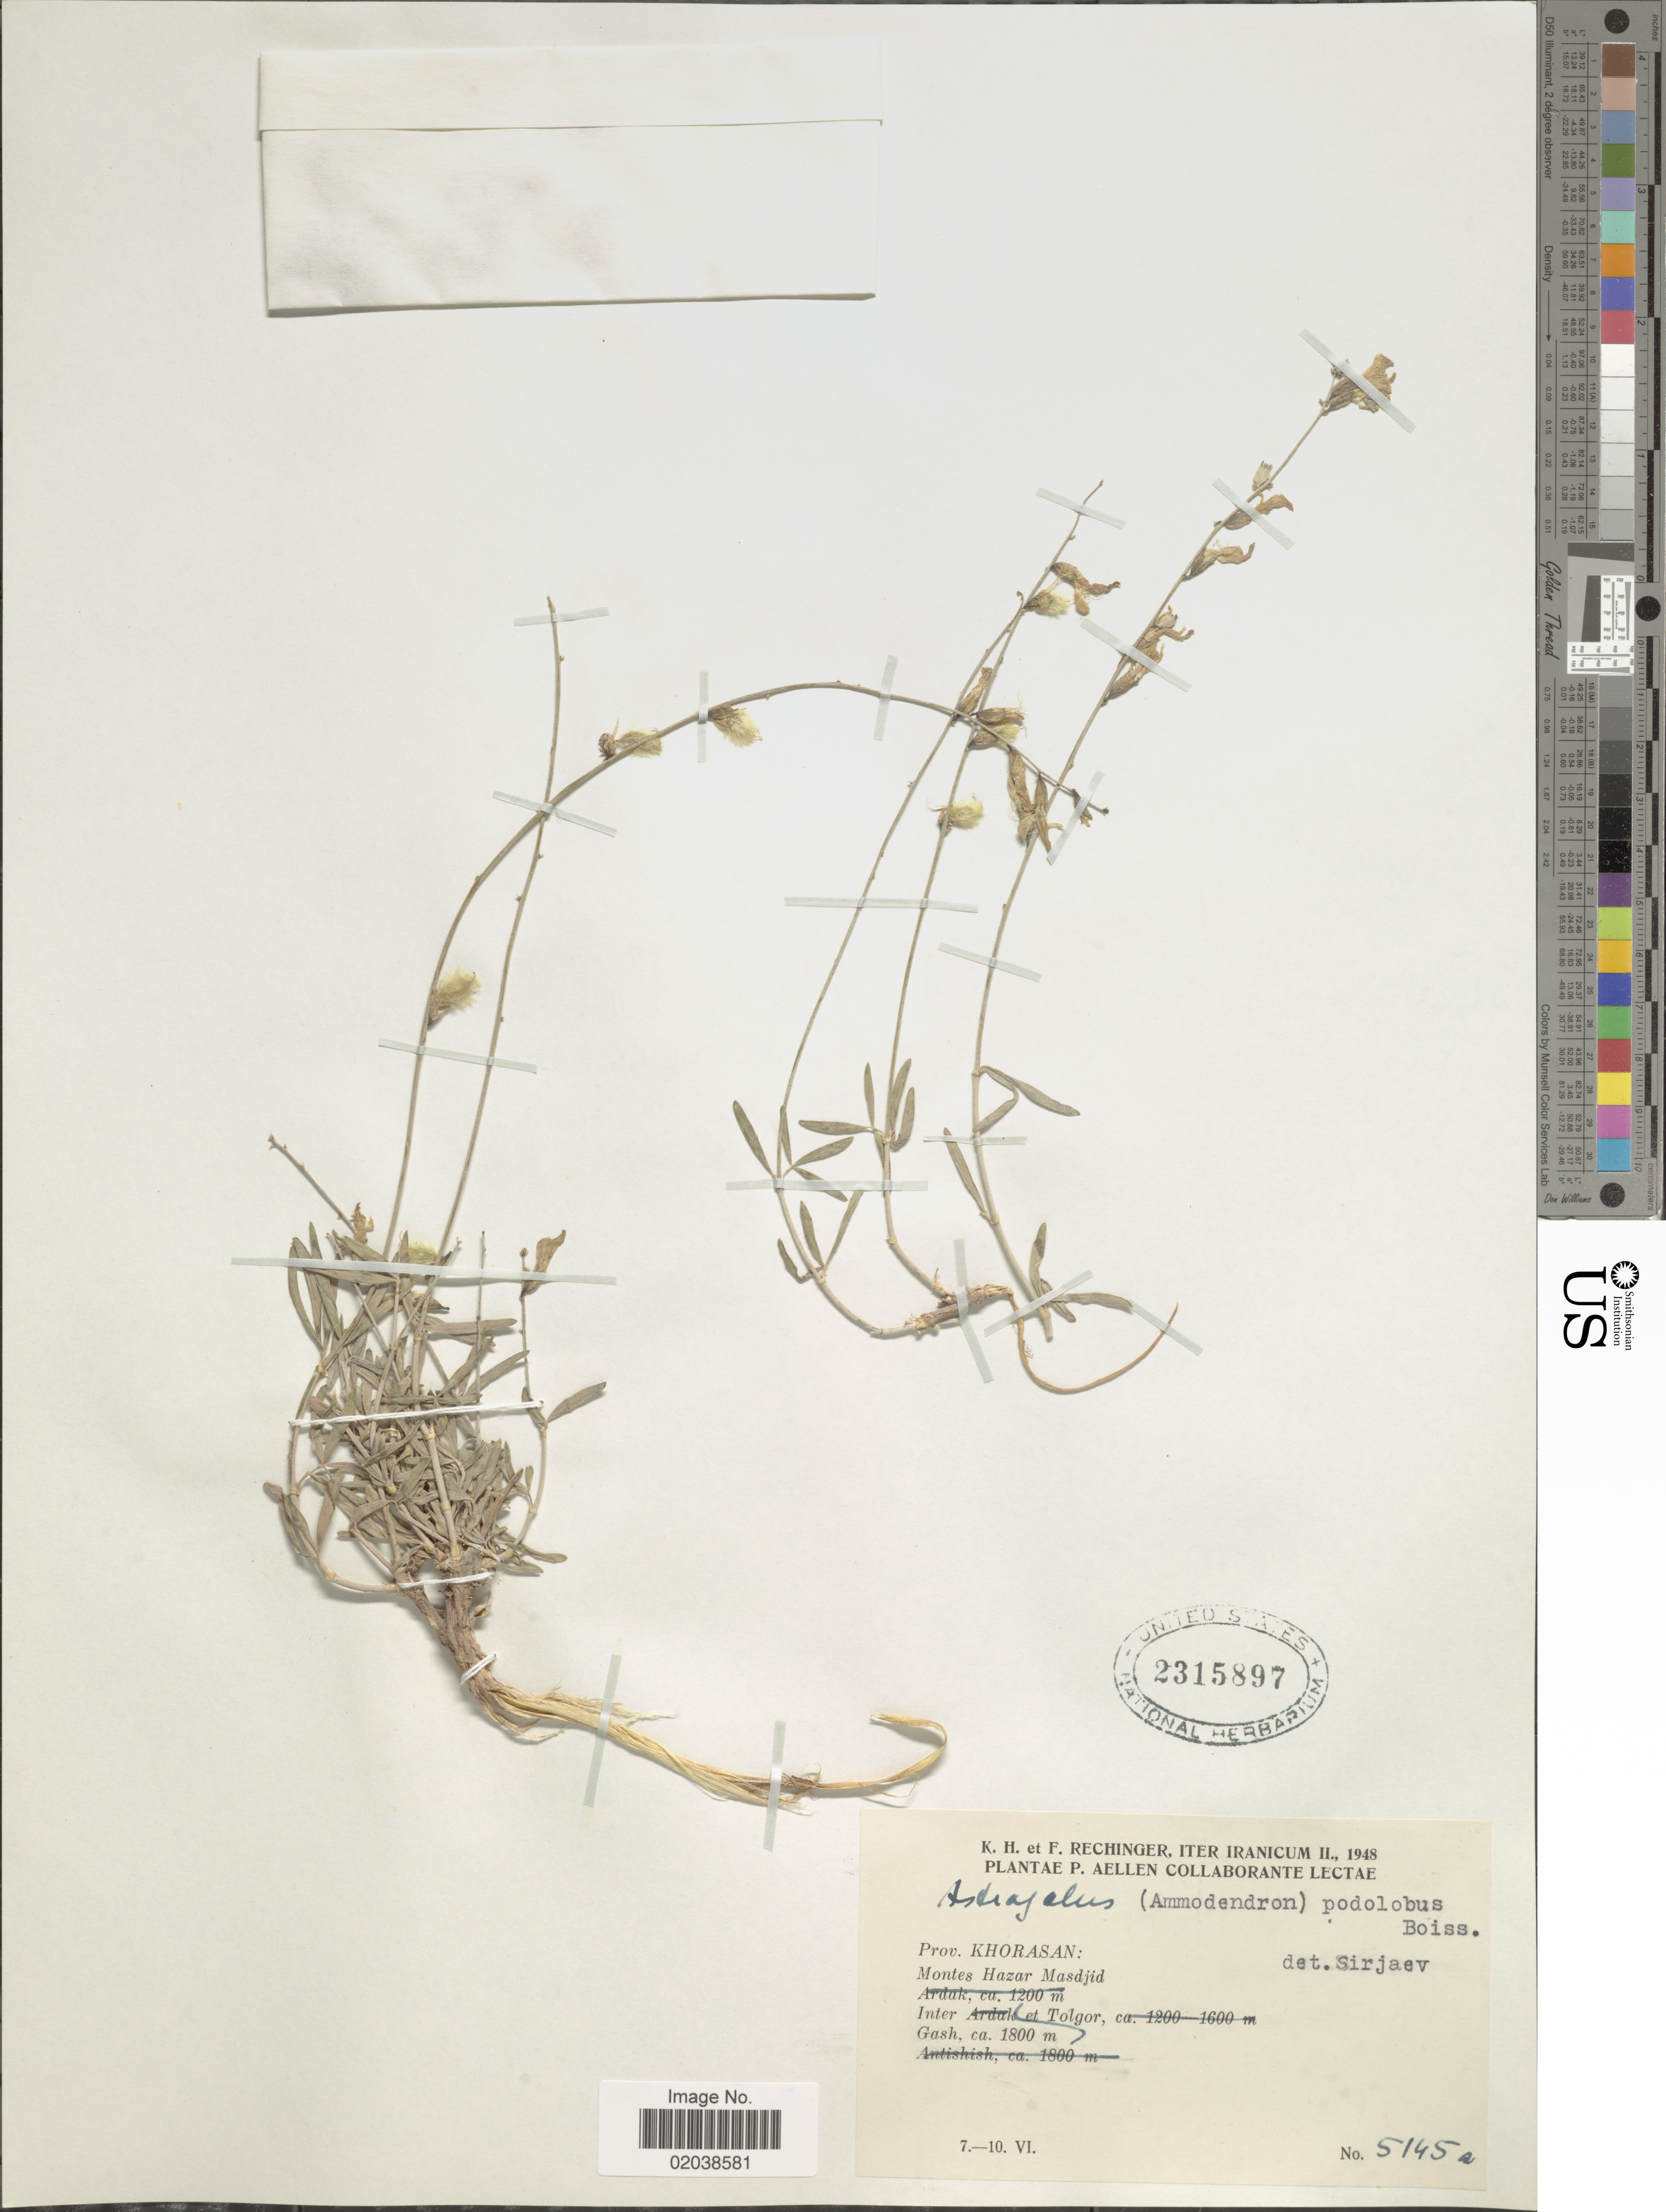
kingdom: Plantae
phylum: Tracheophyta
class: Magnoliopsida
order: Fabales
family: Fabaceae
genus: Astragalus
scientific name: Astragalus podolobus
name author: Širj. & Rech. f.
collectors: K. H. Rechinger & F. Rechinger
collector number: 5145a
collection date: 1948-06-07/1948-06-10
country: Iran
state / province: Khorasan [obsolete]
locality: Iranicum. Prov. Khorasan: Montes Hazar Masdjid. Inter et Tolgor, Gash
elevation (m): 1800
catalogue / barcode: US 2315897